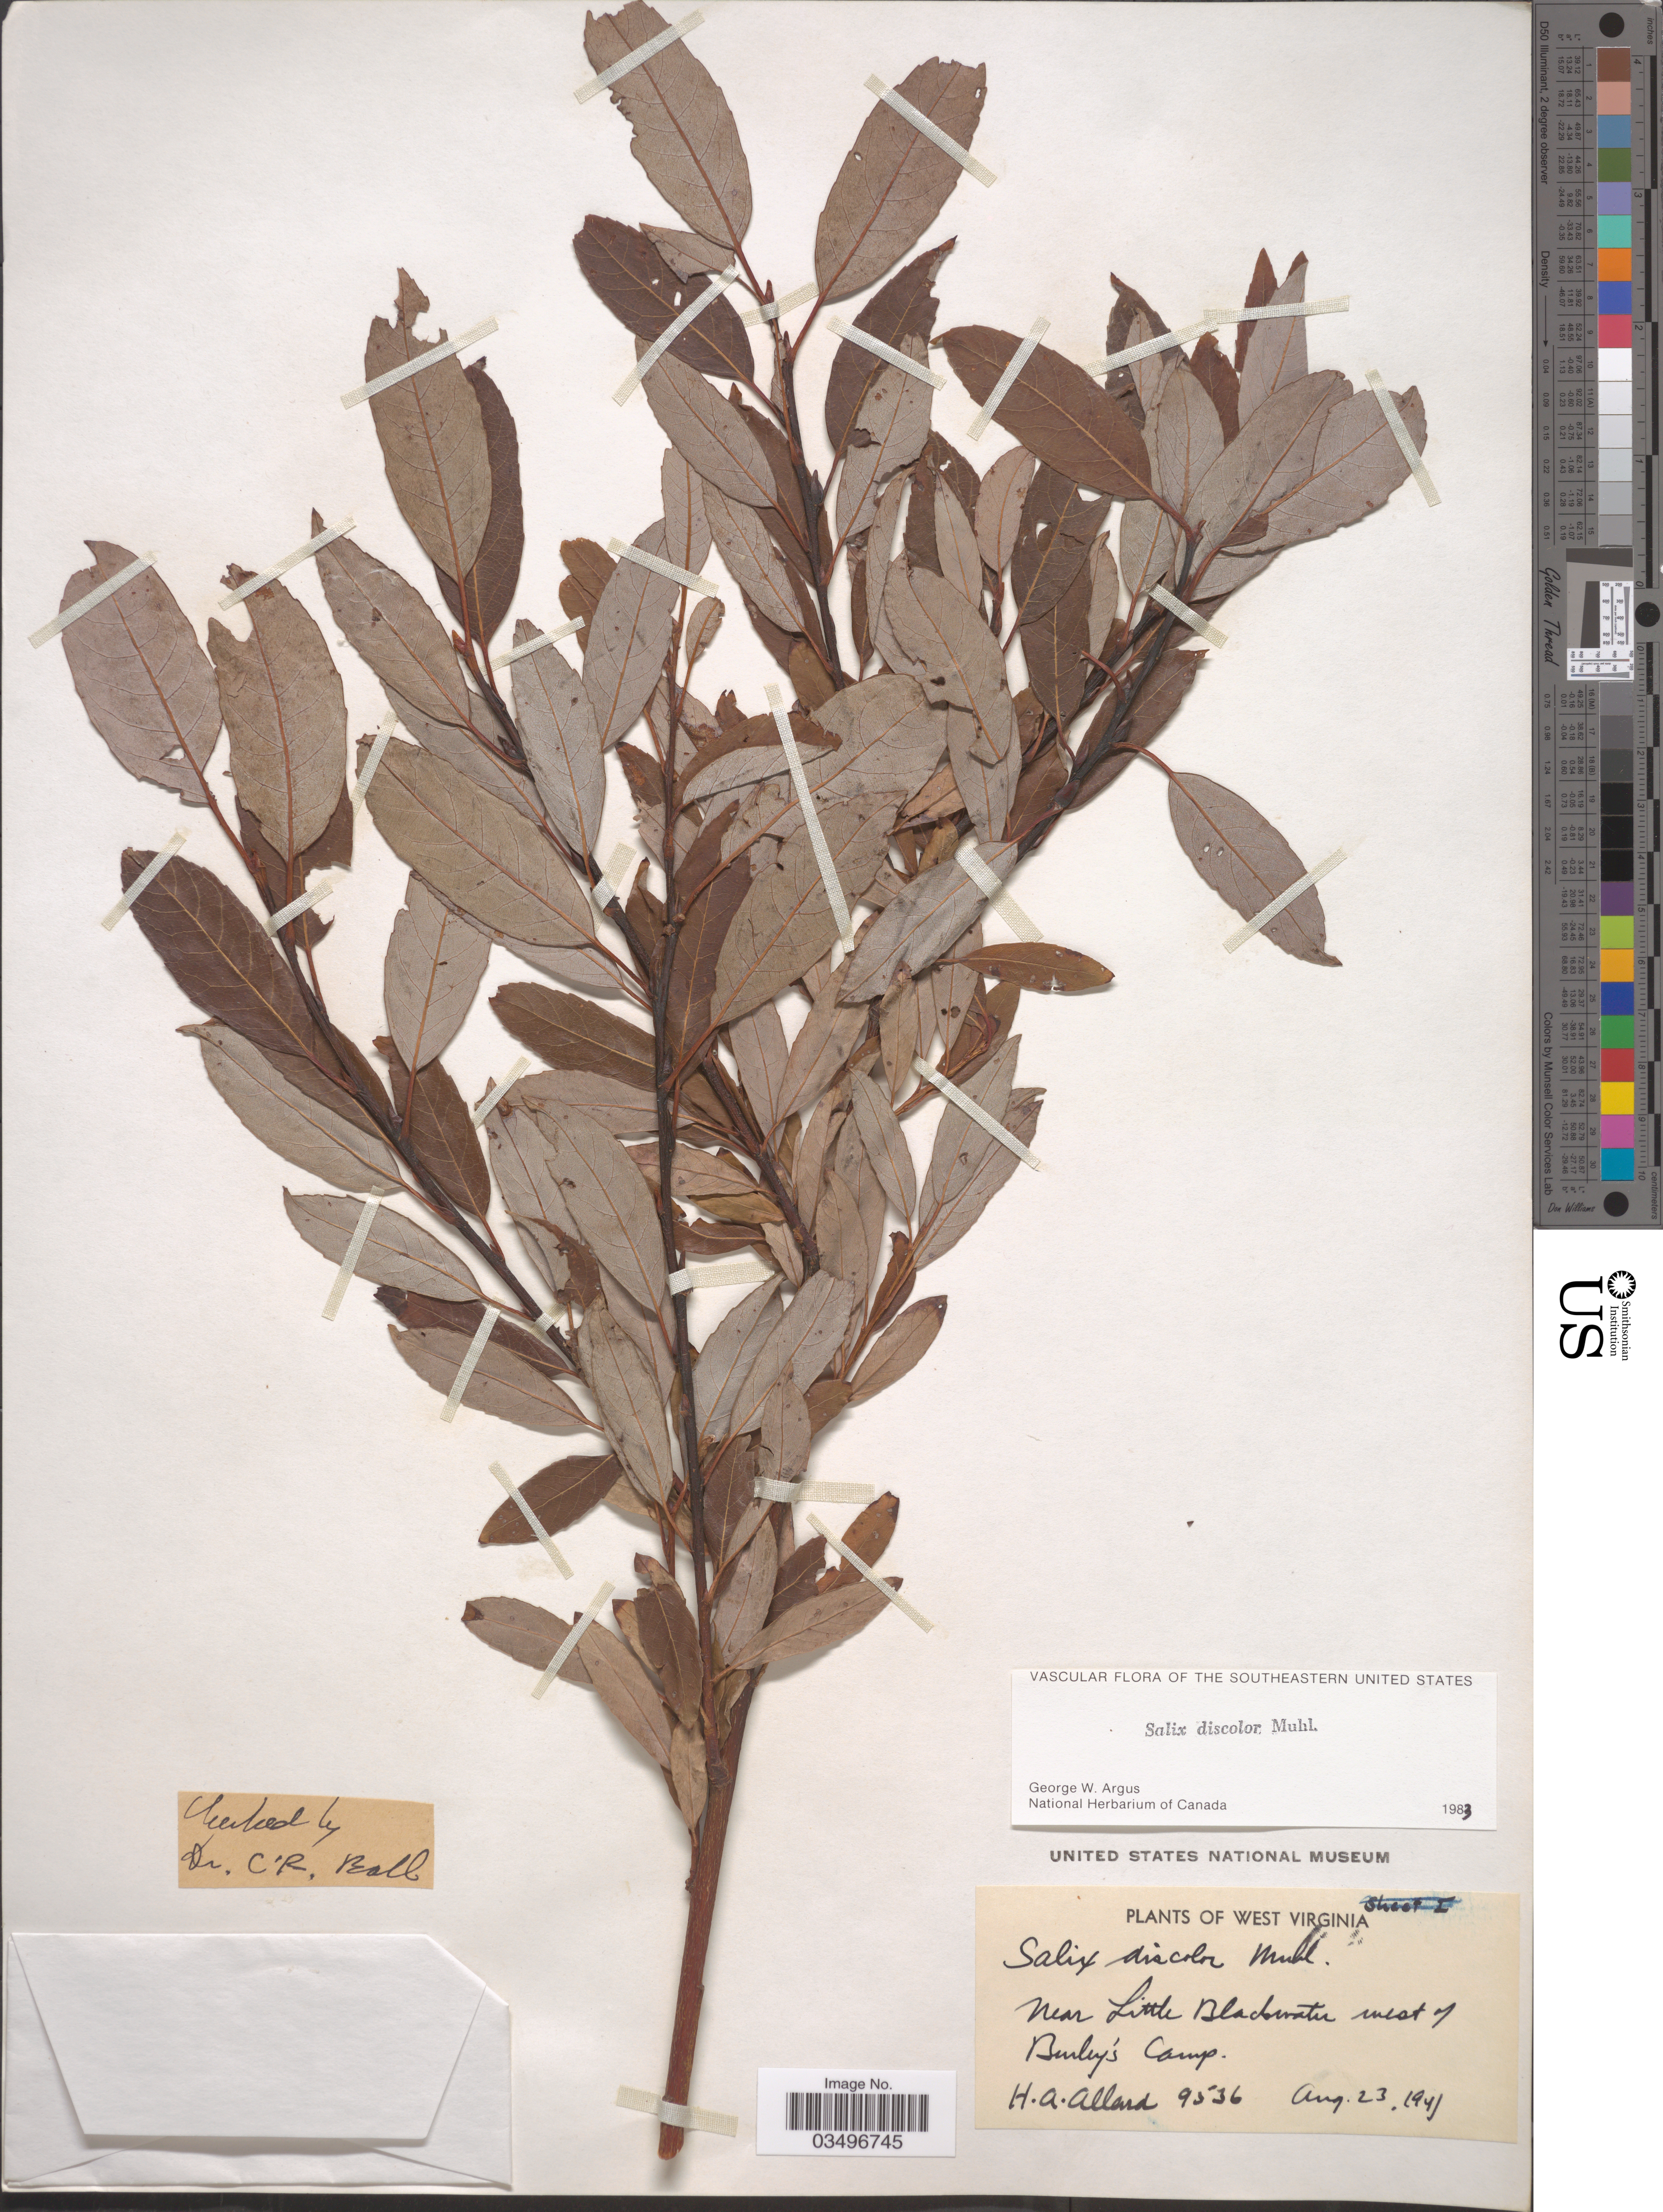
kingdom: Plantae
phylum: Tracheophyta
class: Magnoliopsida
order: Malpighiales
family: Salicaceae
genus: Salix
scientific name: Salix discolor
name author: Muhl.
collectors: H. A. Allard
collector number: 9536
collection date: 1941-08-23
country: United States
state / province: West Virginia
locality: Near Little Blackwater west of Burley's Camp.